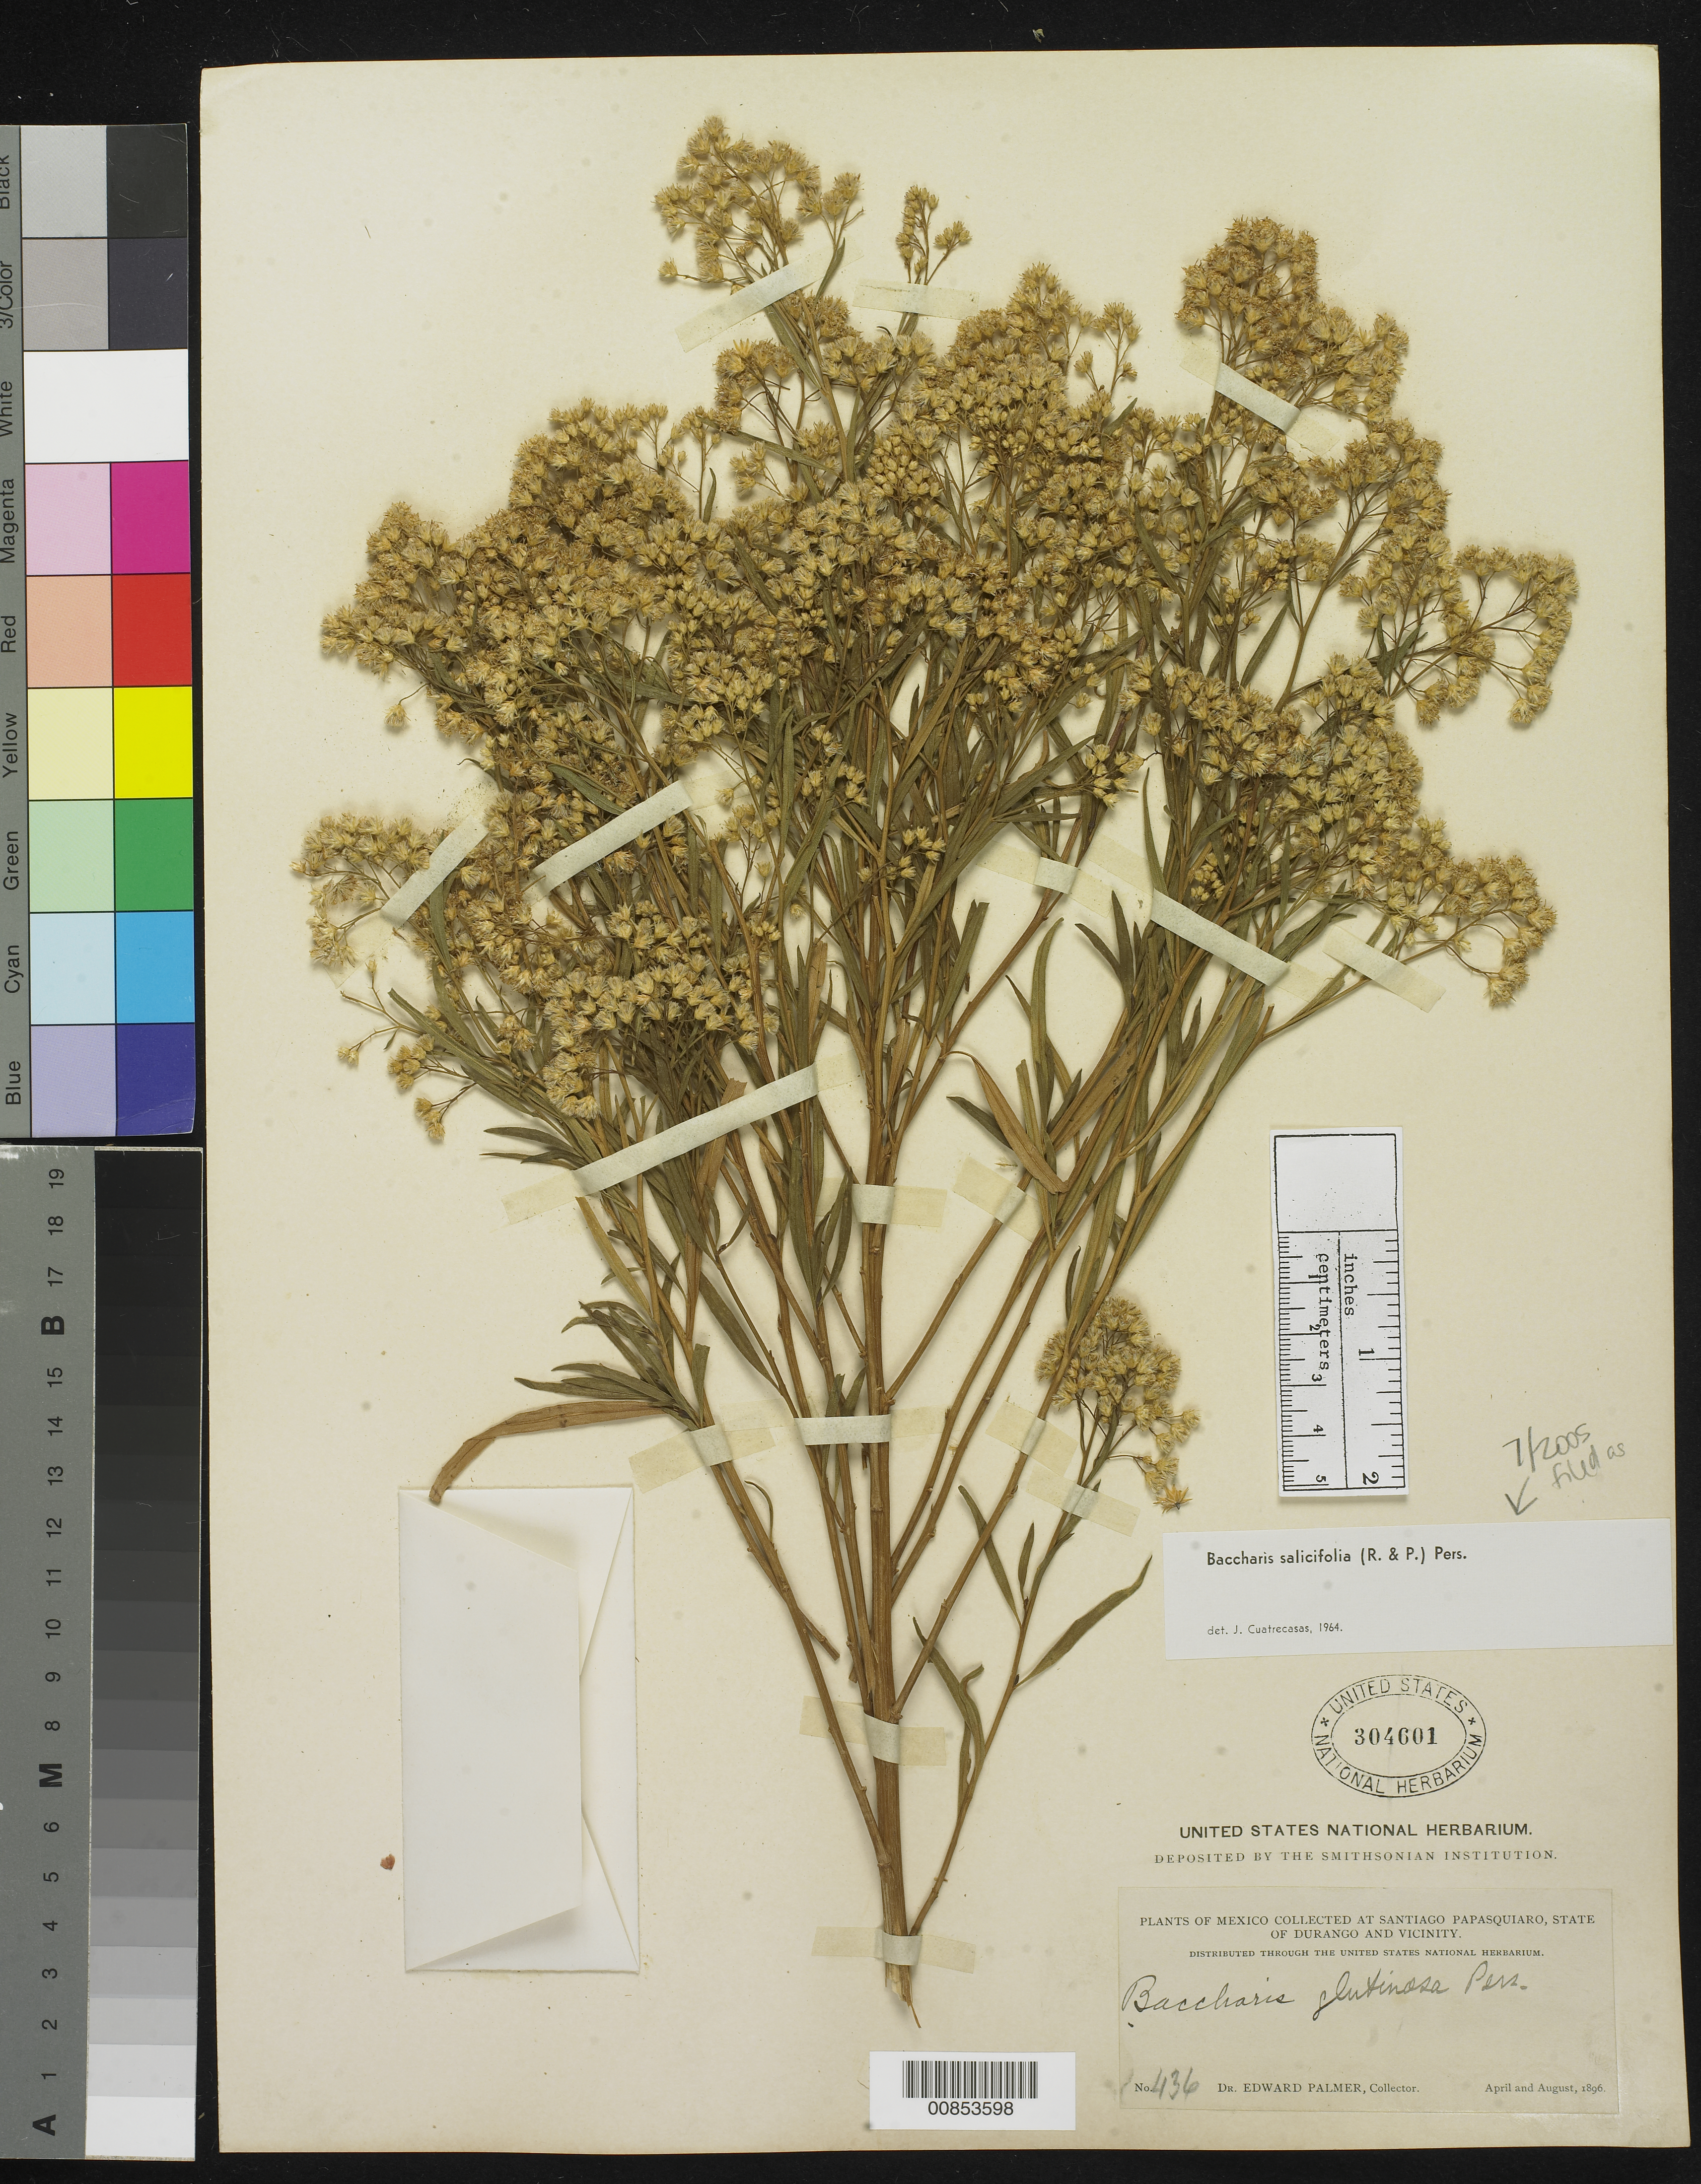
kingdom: Plantae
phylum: Tracheophyta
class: Magnoliopsida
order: Asterales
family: Asteraceae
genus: Baccharis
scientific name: Baccharis salicifolia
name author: (Ruiz & Pav.) Pers.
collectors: E. Palmer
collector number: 436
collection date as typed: Apr 1896 to -- Aug 1896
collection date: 1896-04/1896-08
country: Mexico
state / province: Durango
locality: Santiago Papasquiaro, Durango and vicinity.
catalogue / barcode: US 304601